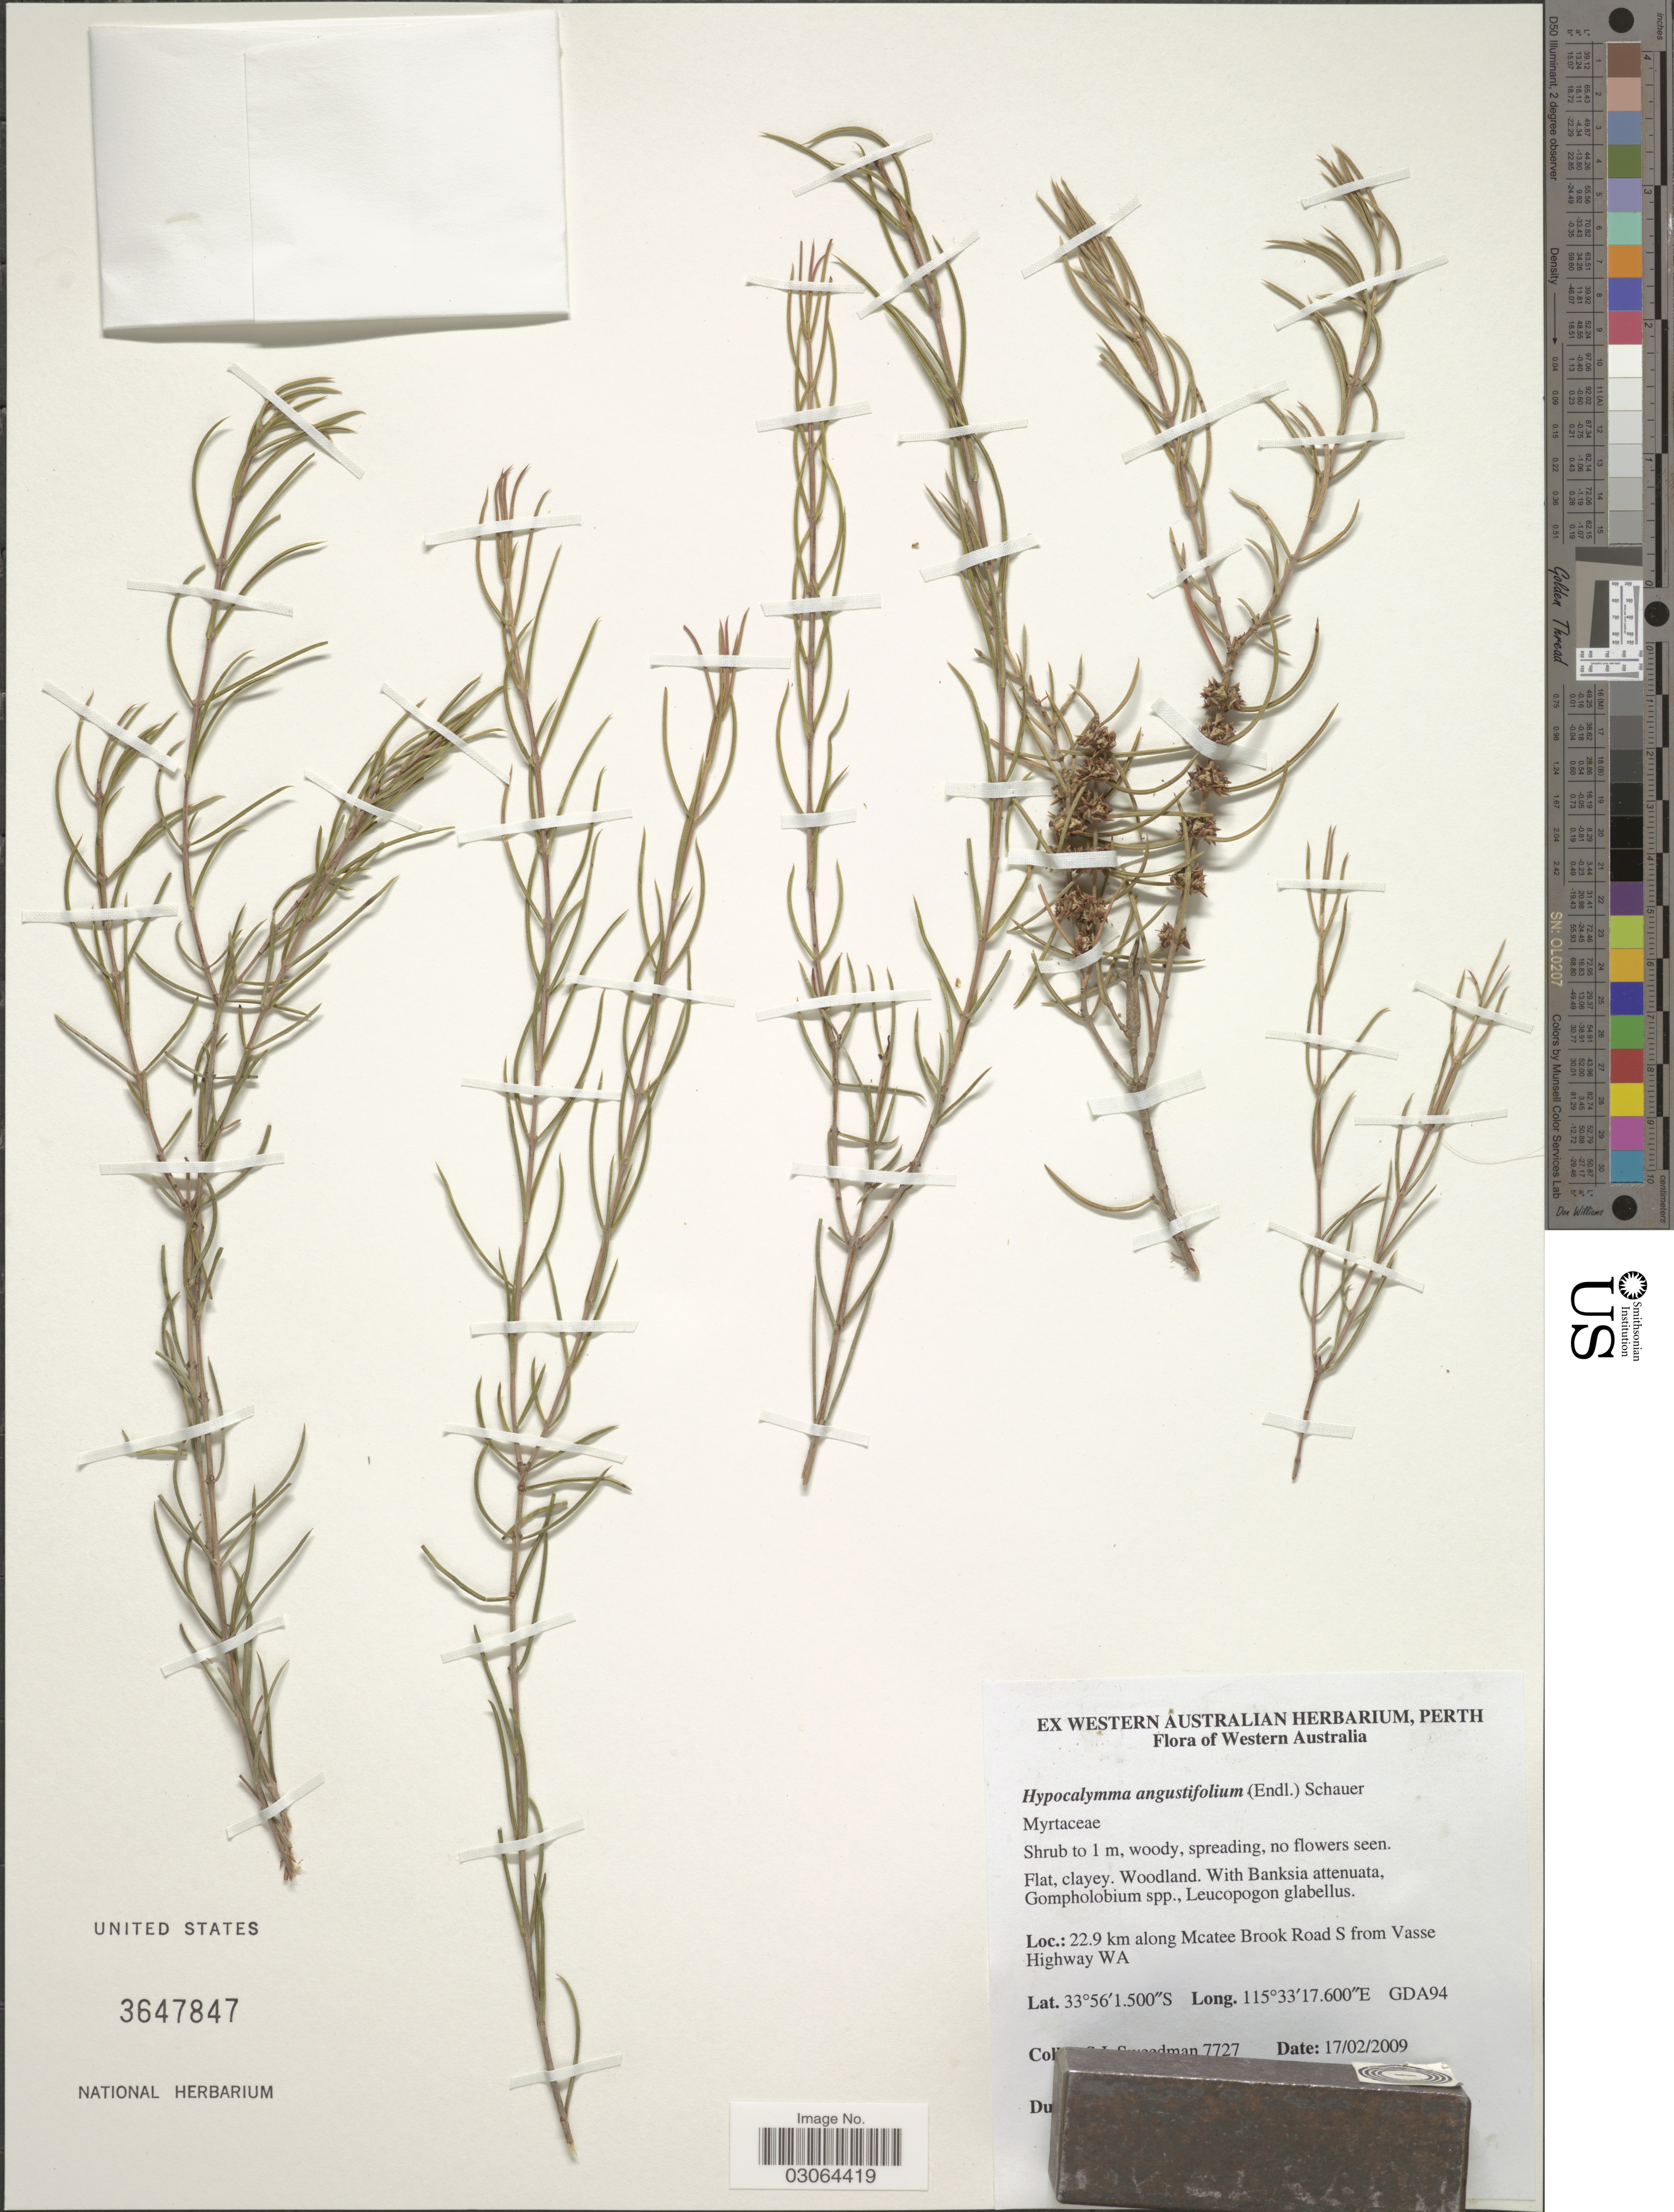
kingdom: Plantae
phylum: Tracheophyta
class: Magnoliopsida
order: Myrtales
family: Myrtaceae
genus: Hypocalymma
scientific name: Hypocalymma angustifolium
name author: (Endl.) Schauer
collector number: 7727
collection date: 2009-02-17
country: Australia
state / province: Western Australia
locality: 22.9 km along Mcatee Brook Road S from Vasse Highway WA.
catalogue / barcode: US 3647847